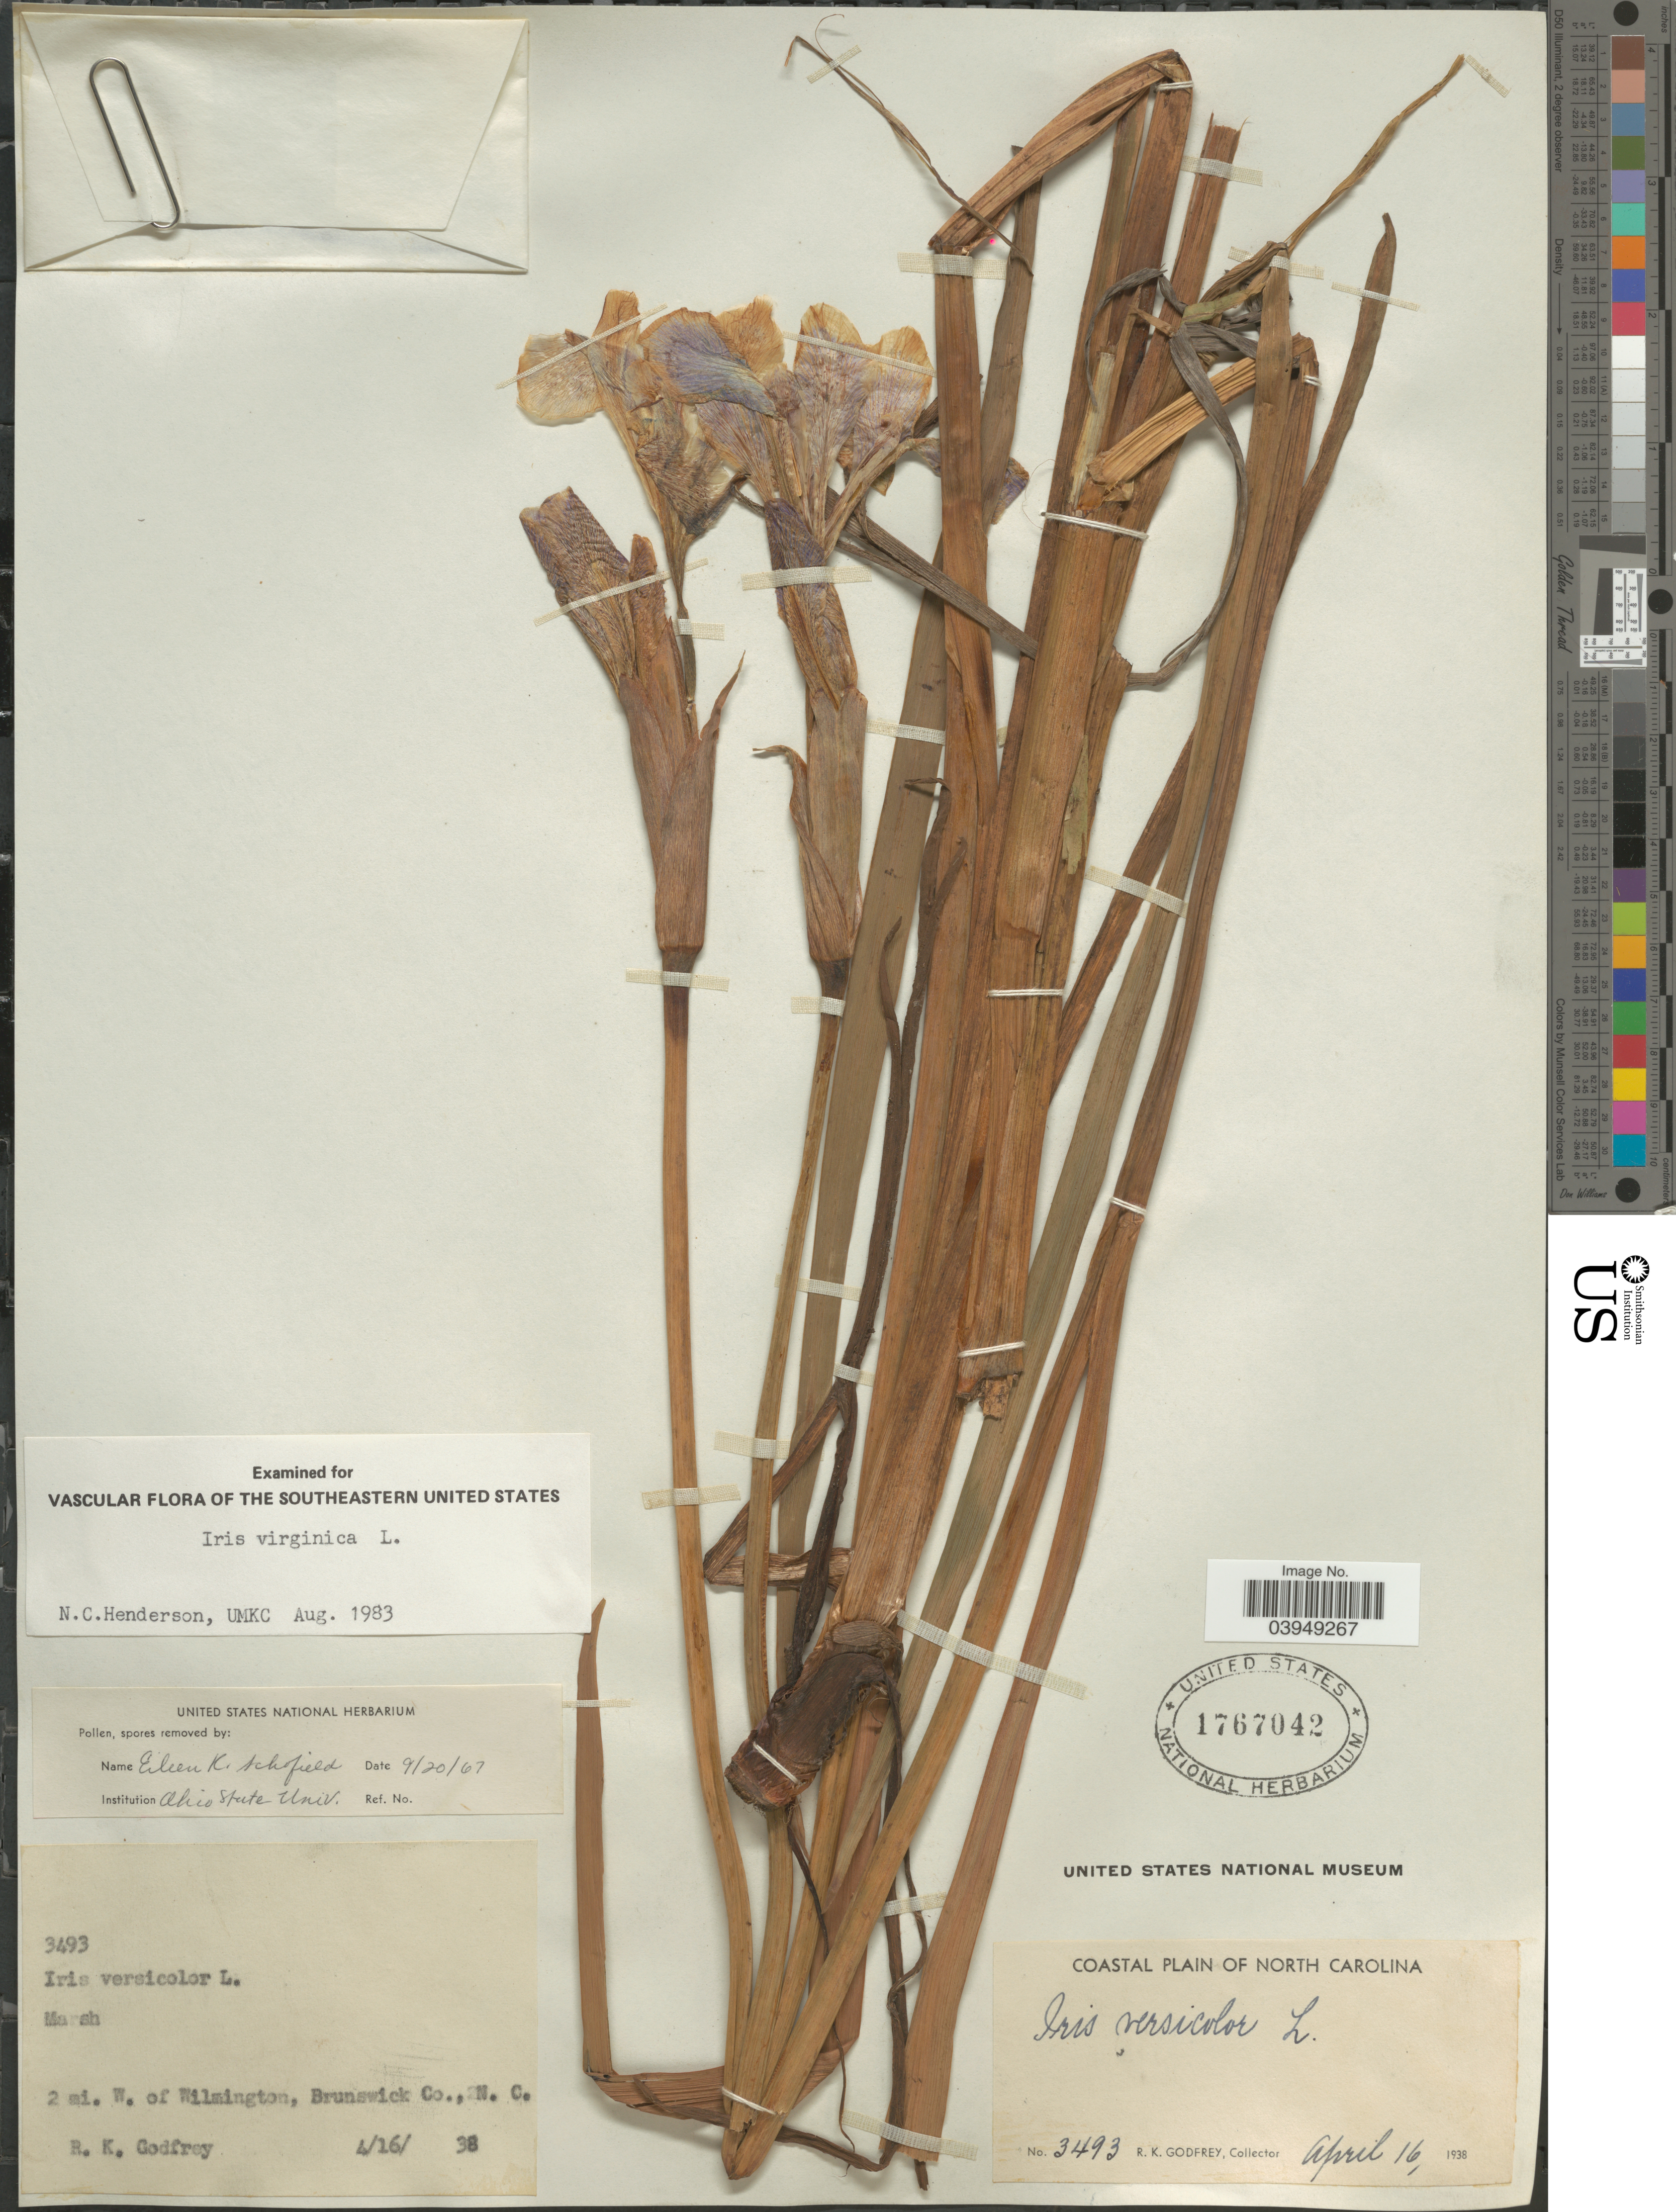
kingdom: Plantae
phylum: Tracheophyta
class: Liliopsida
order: Asparagales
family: Iridaceae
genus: Iris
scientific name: Iris virginica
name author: L.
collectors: R. K. Godfrey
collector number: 3493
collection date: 1938-04-16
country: United States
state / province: North Carolina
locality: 2 mi. W. of Wilmington, Brunswick Co. Coastal Plain of North Carolina.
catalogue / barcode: US 1767042